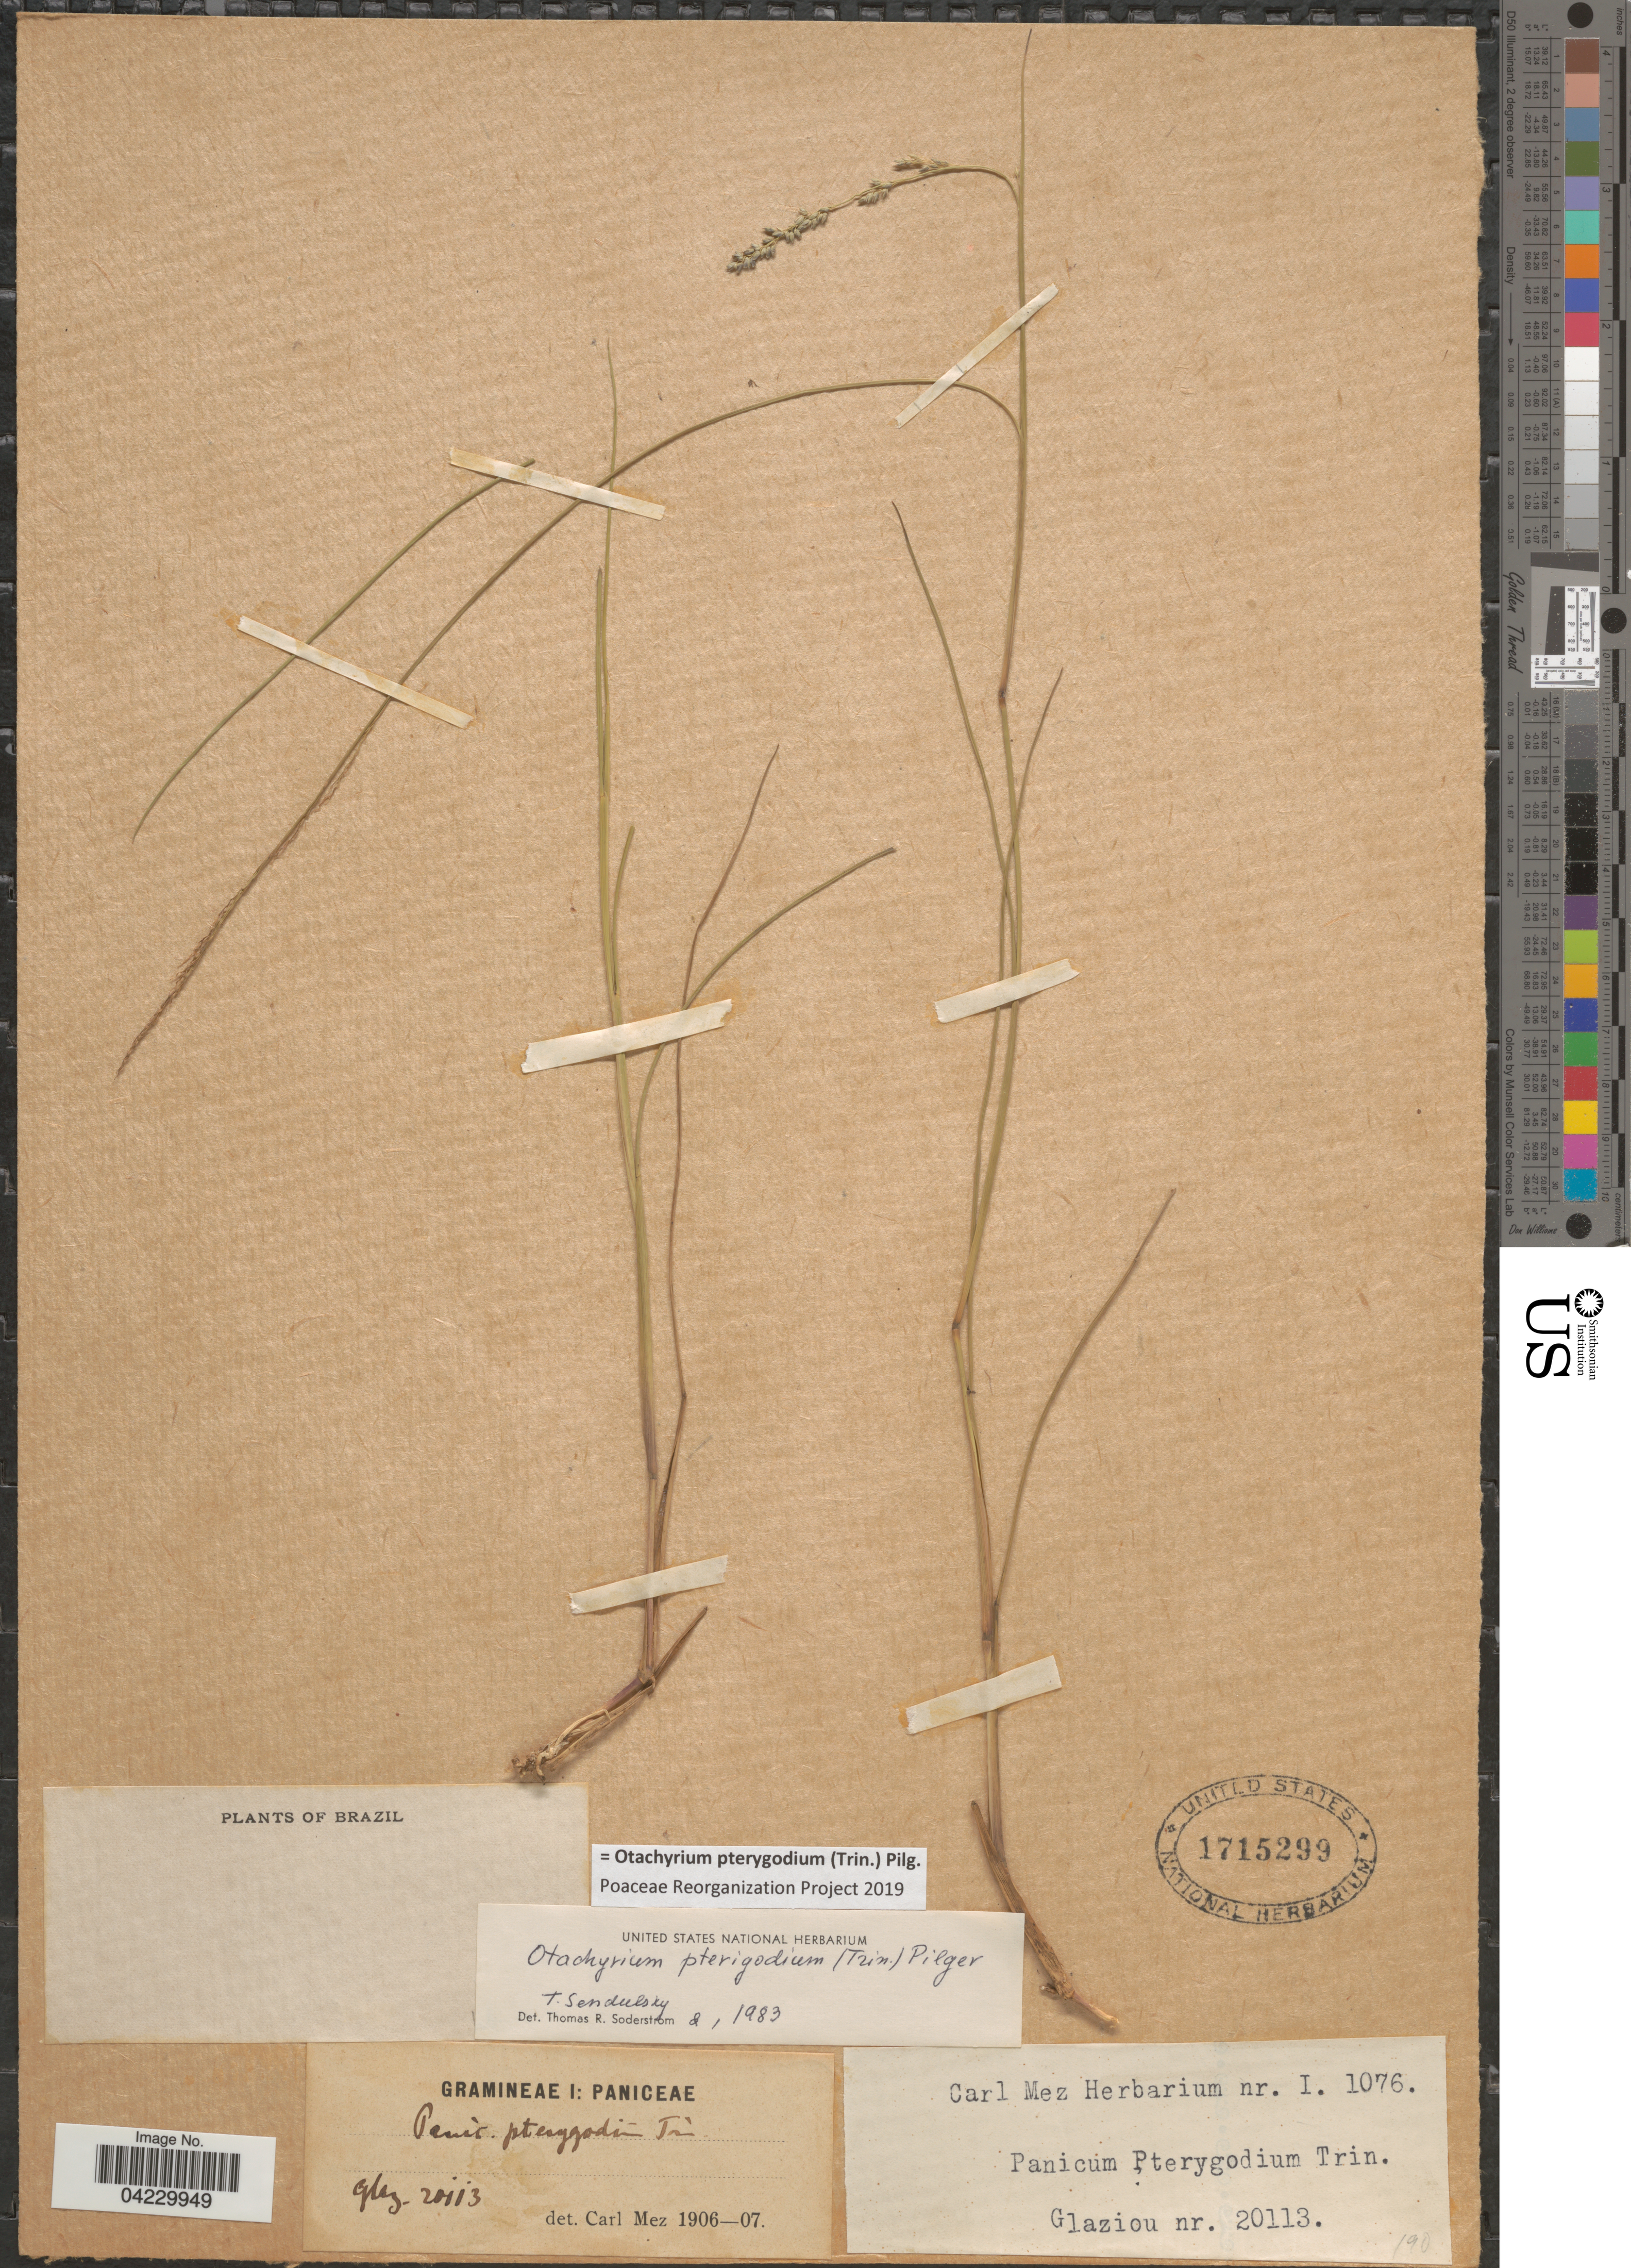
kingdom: Plantae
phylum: Tracheophyta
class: Liliopsida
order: Poales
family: Poaceae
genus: Otachyrium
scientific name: Otachyrium pterygodium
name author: (Trin.) Pilg.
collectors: Glaziou, --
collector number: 20113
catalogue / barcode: US 1715299